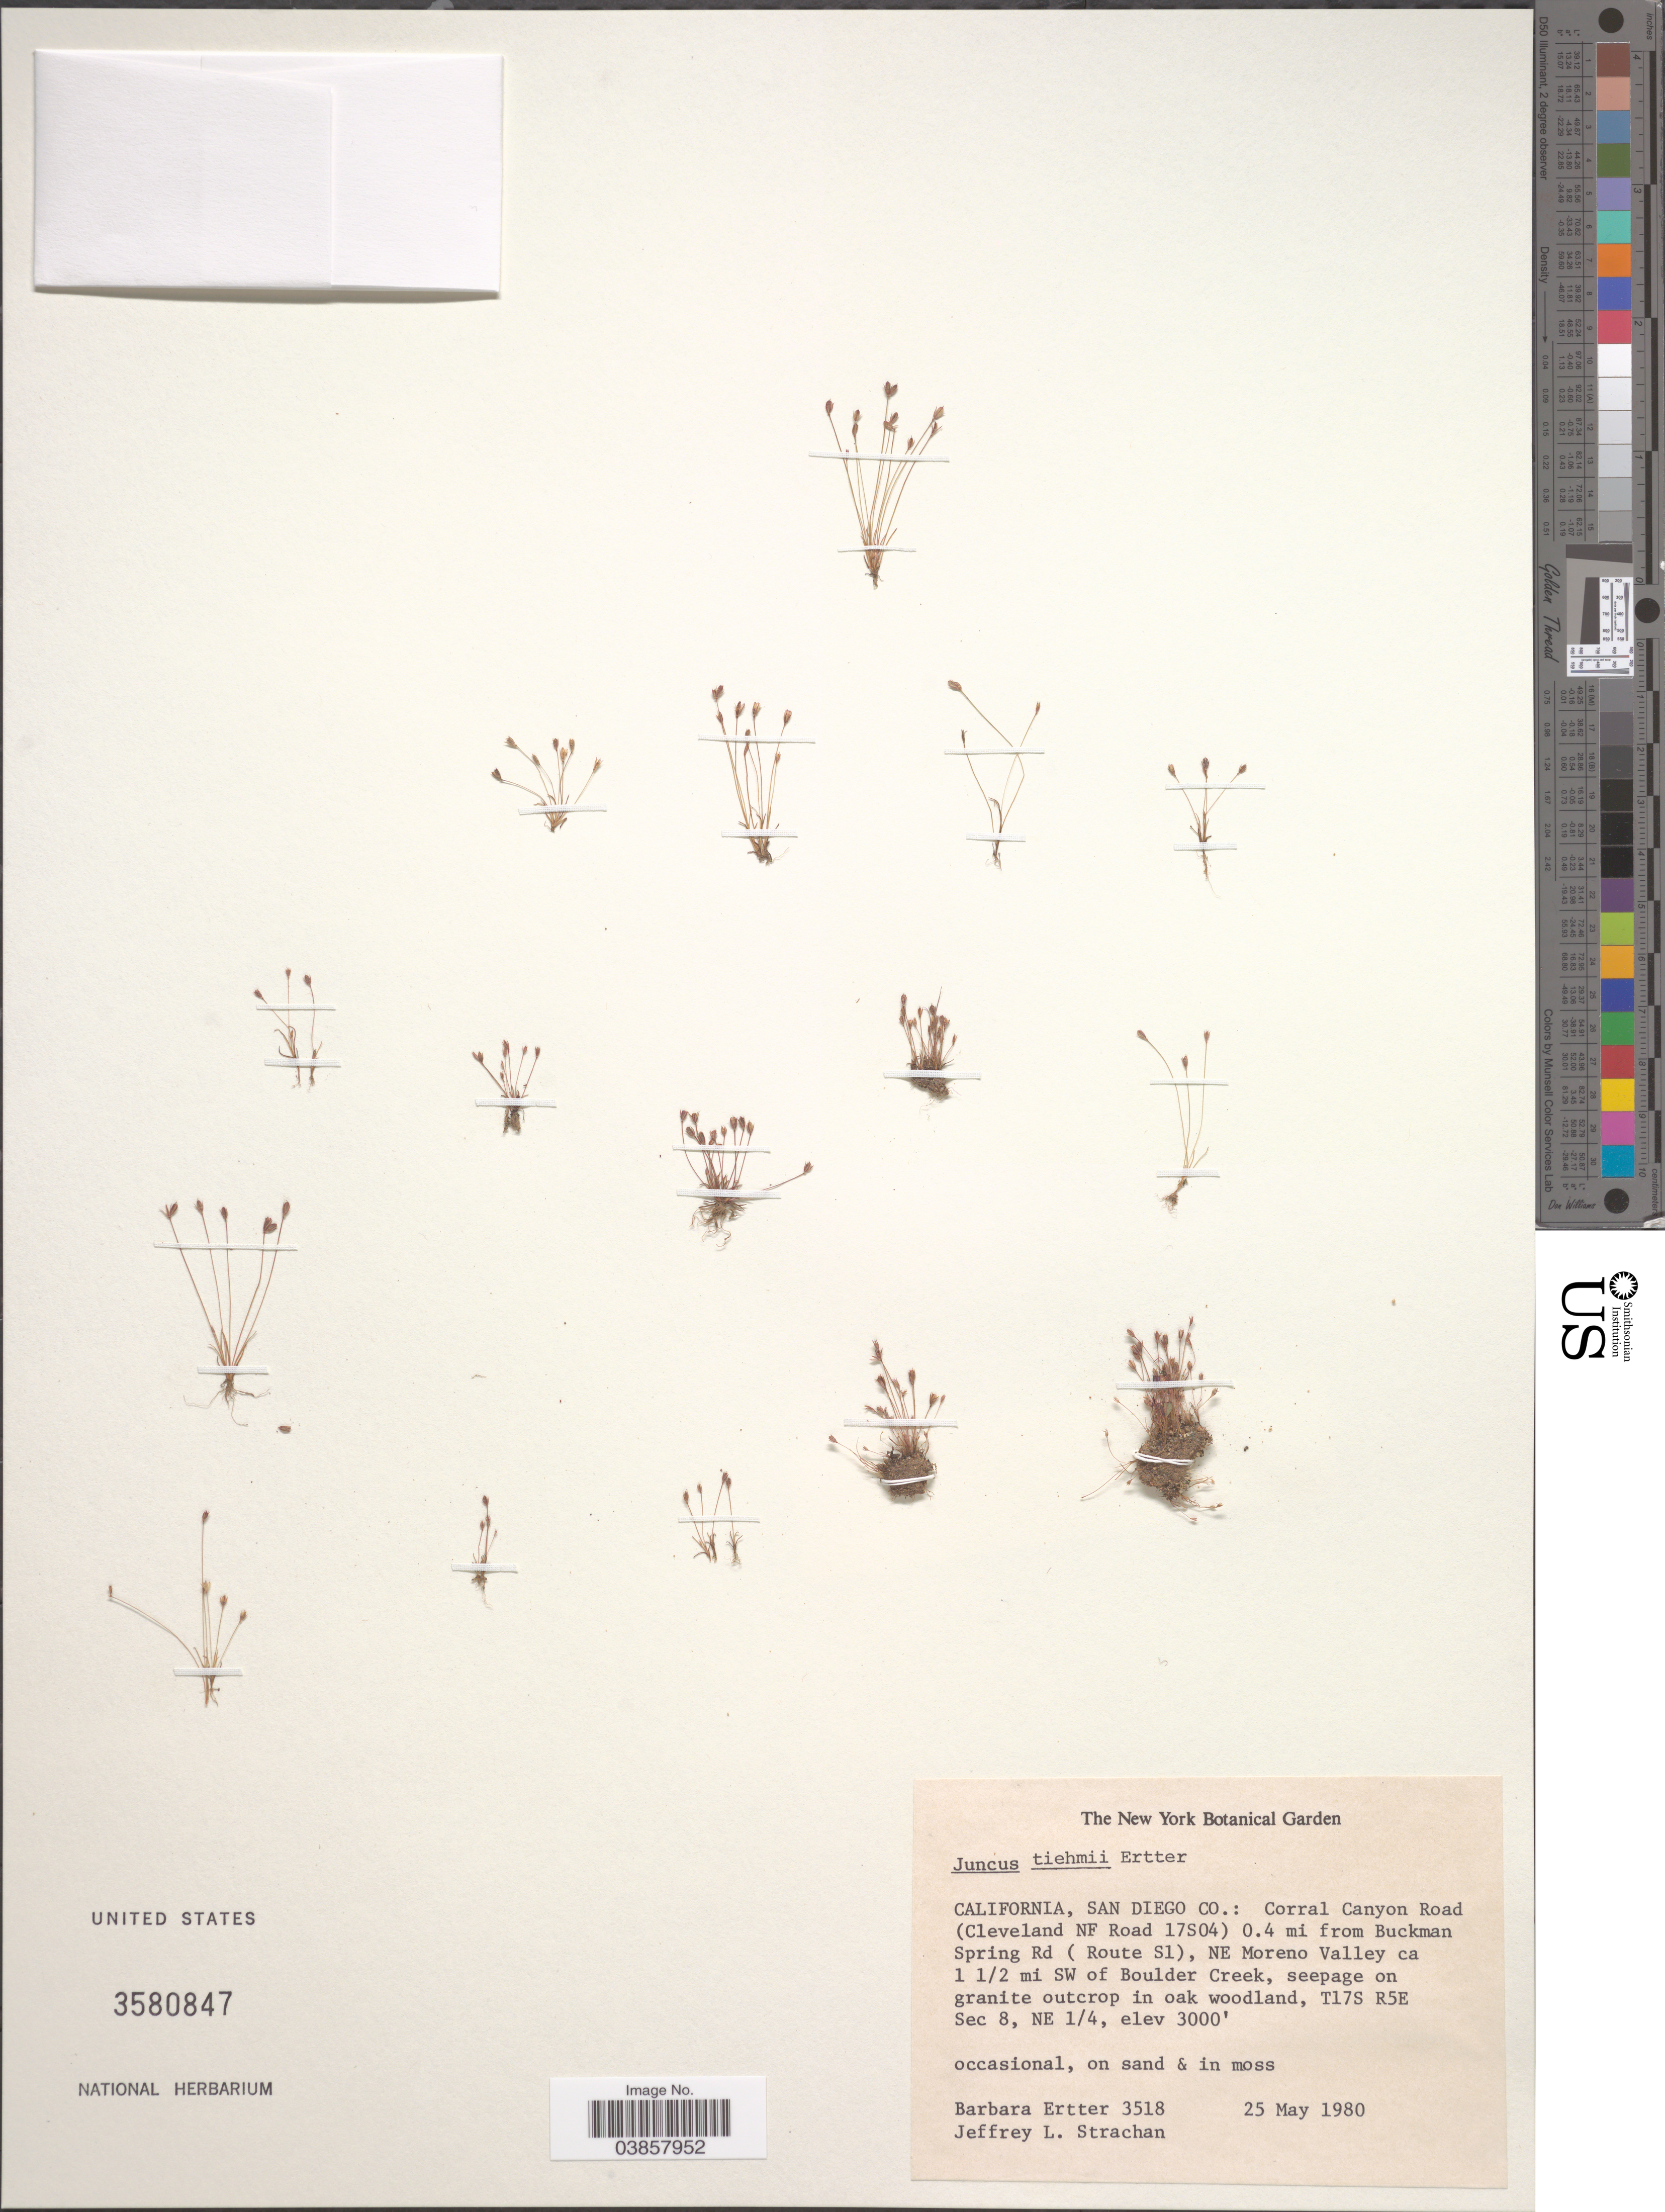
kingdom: Plantae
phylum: Tracheophyta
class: Liliopsida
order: Poales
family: Juncaceae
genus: Juncus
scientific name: Juncus tiehmii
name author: Ertter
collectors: B. Ertter & J. Strachan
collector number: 3518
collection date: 1980-05-25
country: United States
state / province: California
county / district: San Luis Obispo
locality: San Luis Obispo Co.: Corral Canyon road (Cleveland NF Road 17S04) 0.4 mi from Buckman Spring Rd ( Route S1), NE Moreno Valley ca 1 1/2 mi SW of Boulder Creek, T17S R5E Sec 8, NE 1/4.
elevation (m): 914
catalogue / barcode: US 3580847